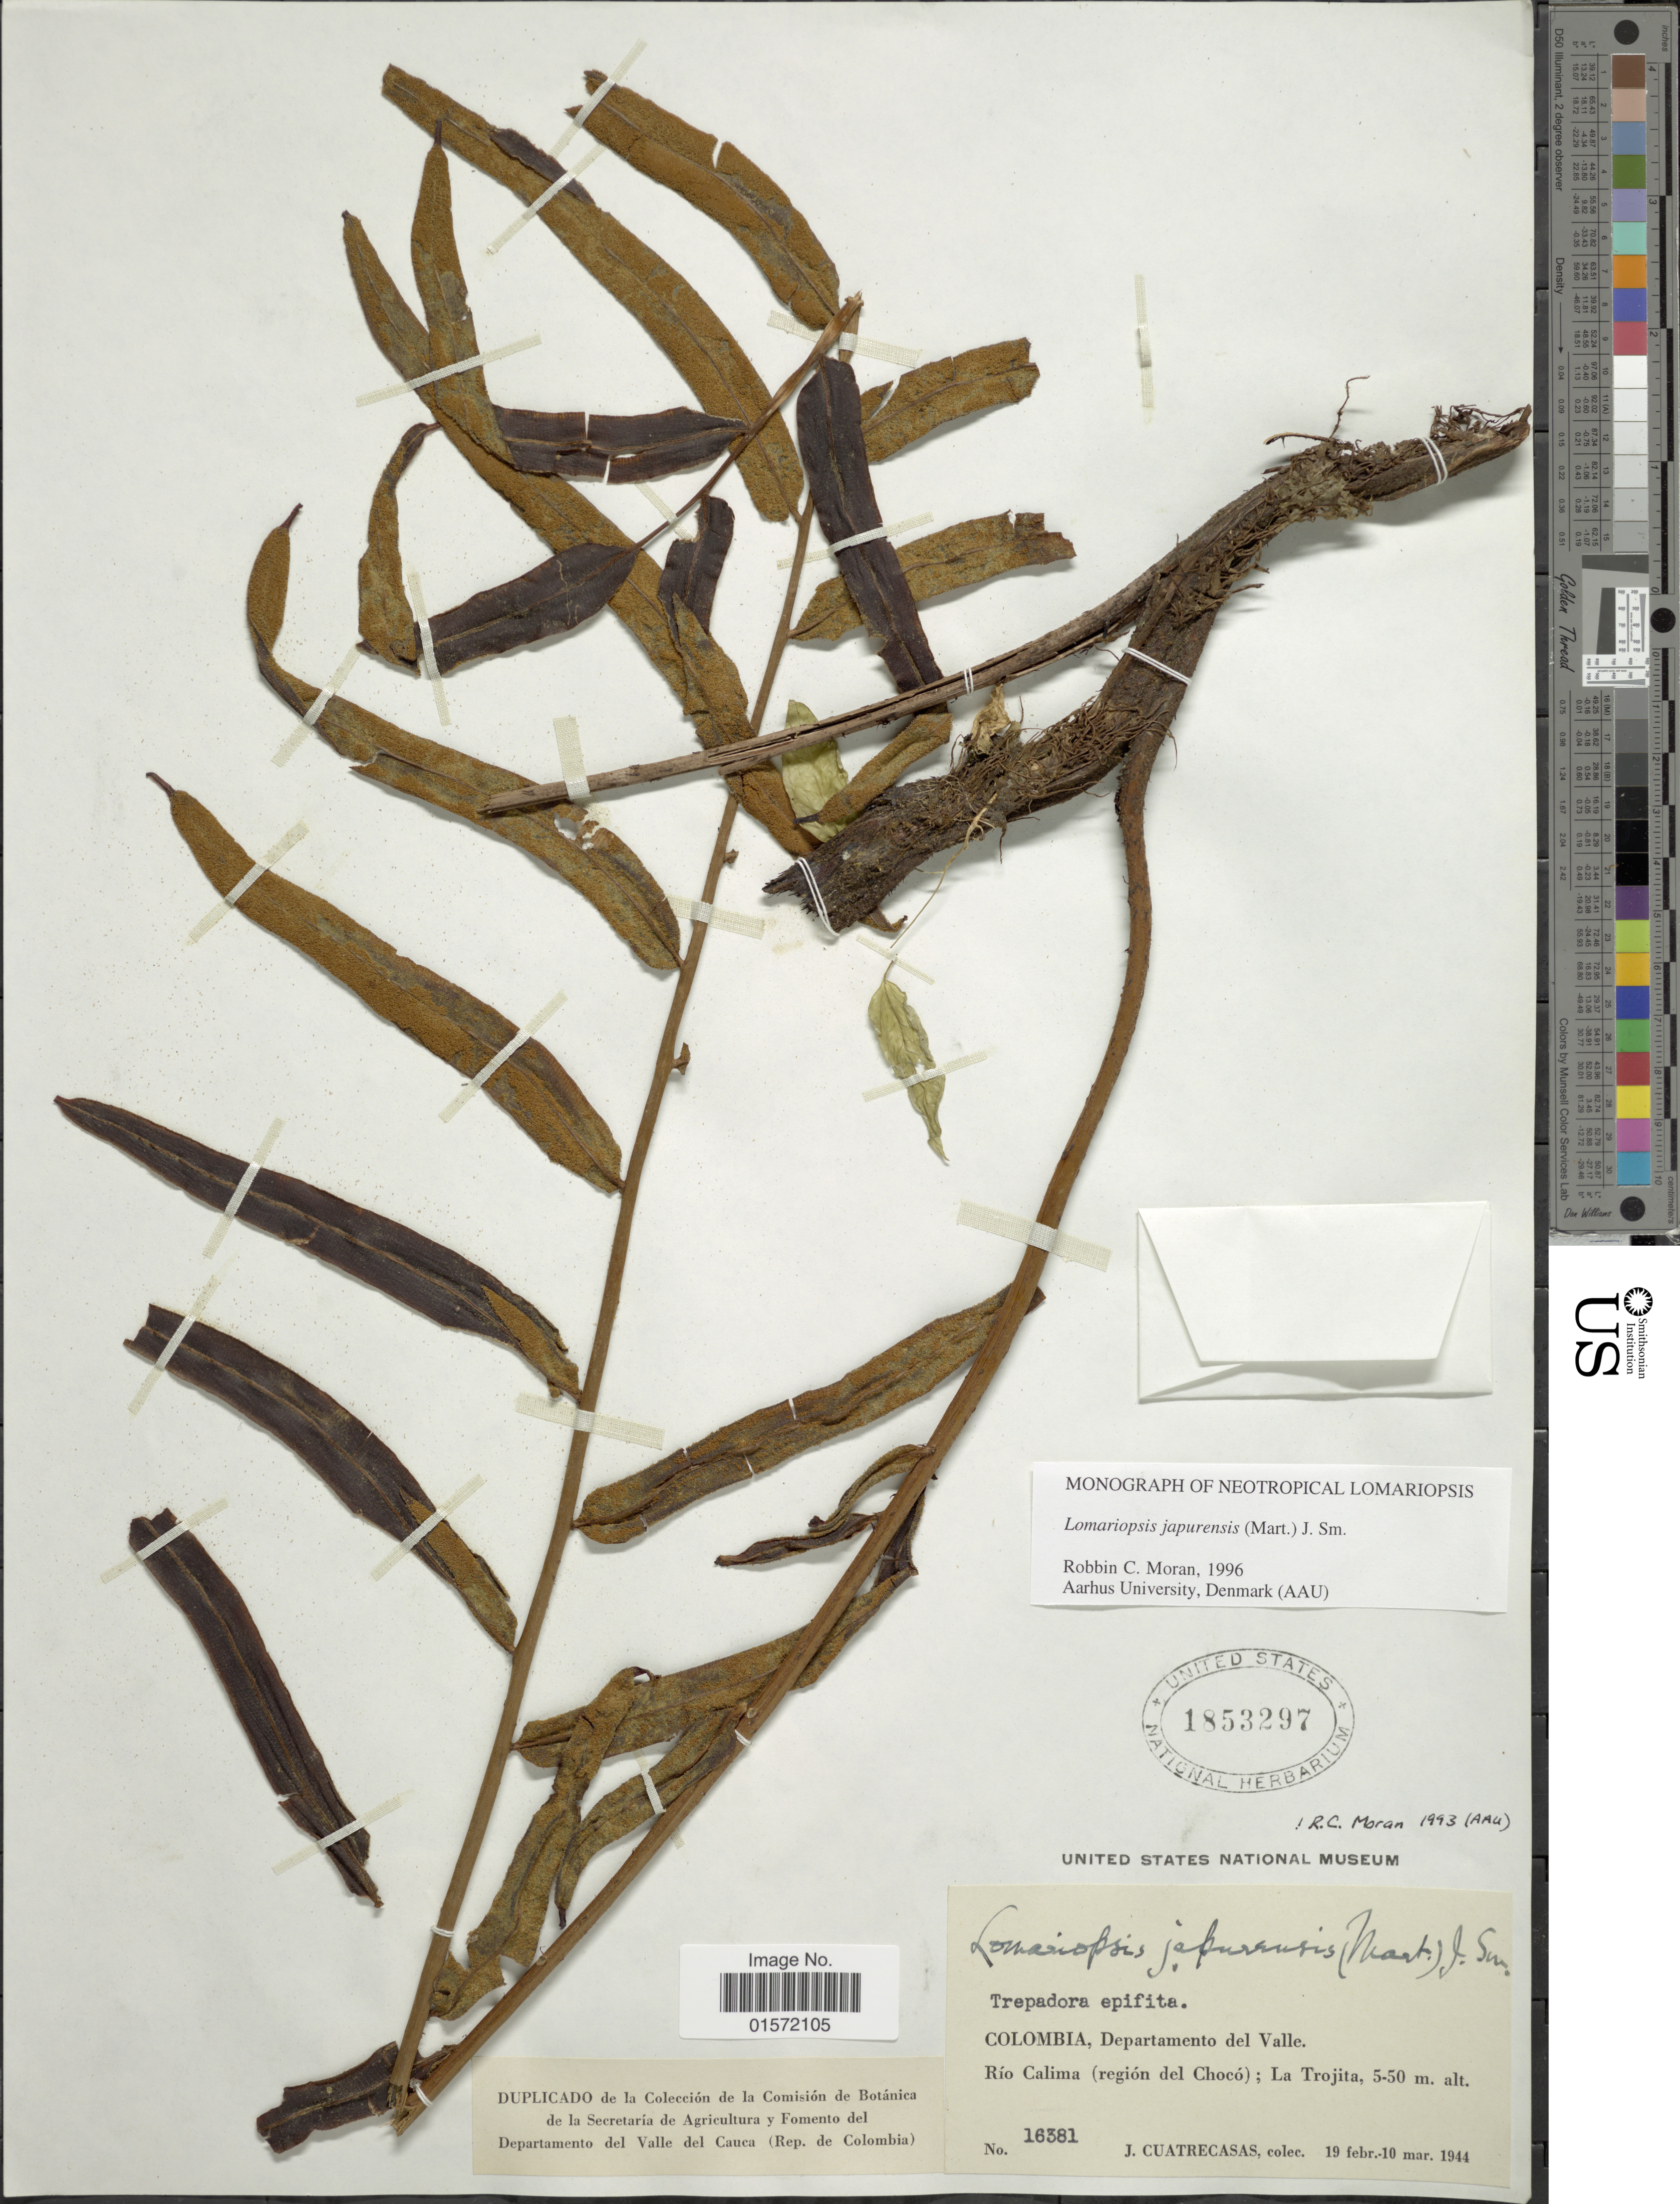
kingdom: Plantae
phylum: Tracheophyta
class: Polypodiopsida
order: Polypodiales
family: Lomariopsidaceae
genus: Lomariopsis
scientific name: Lomariopsis japurensis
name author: (Mart.) J. Sm.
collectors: J. Cuatrecasas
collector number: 16381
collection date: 1944-02-19/1944-03-10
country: Colombia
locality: Departamento del Valle, Río Calima (región del Chocó); La Trojita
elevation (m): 5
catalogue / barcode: US 1853297